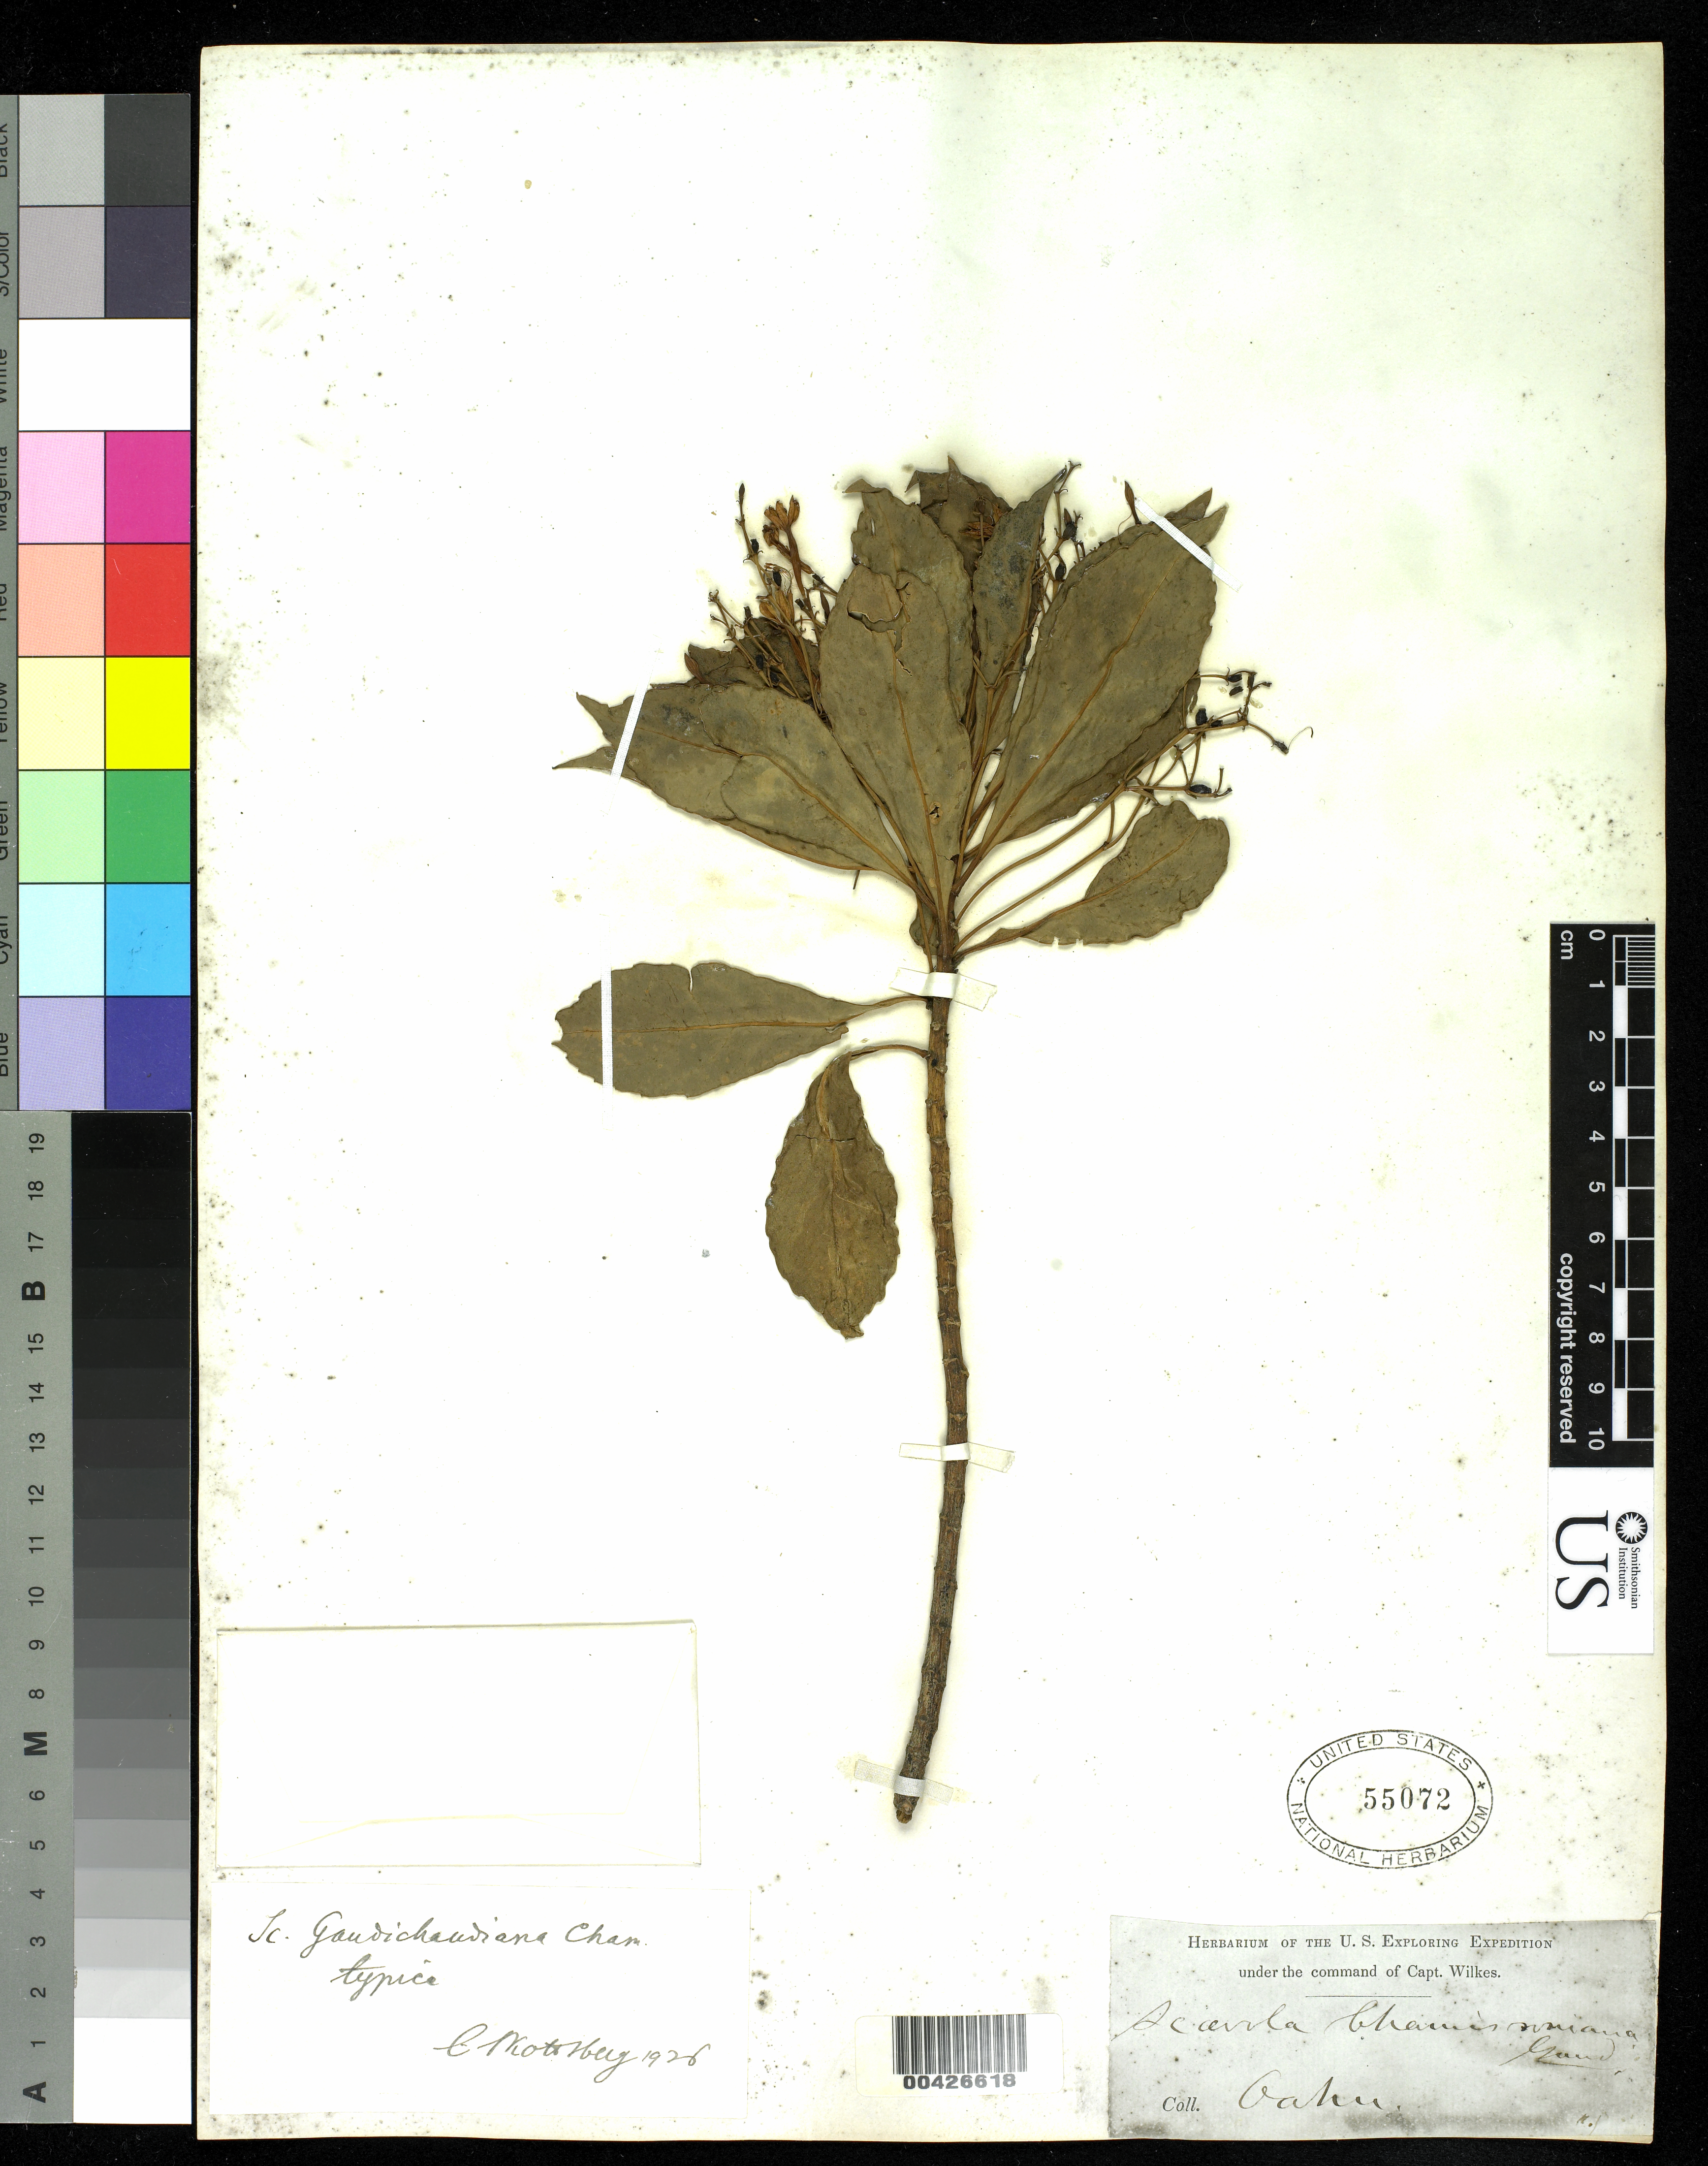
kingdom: Plantae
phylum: Tracheophyta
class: Magnoliopsida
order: Asterales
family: Goodeniaceae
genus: Scaevola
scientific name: Scaevola gaudichaudiana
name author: Cham.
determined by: Mottsberg, C.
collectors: Wilkes Explor. Exped.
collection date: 1838/1842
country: United States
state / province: Hawaii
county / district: Honolulu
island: Oahu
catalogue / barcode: US 55072